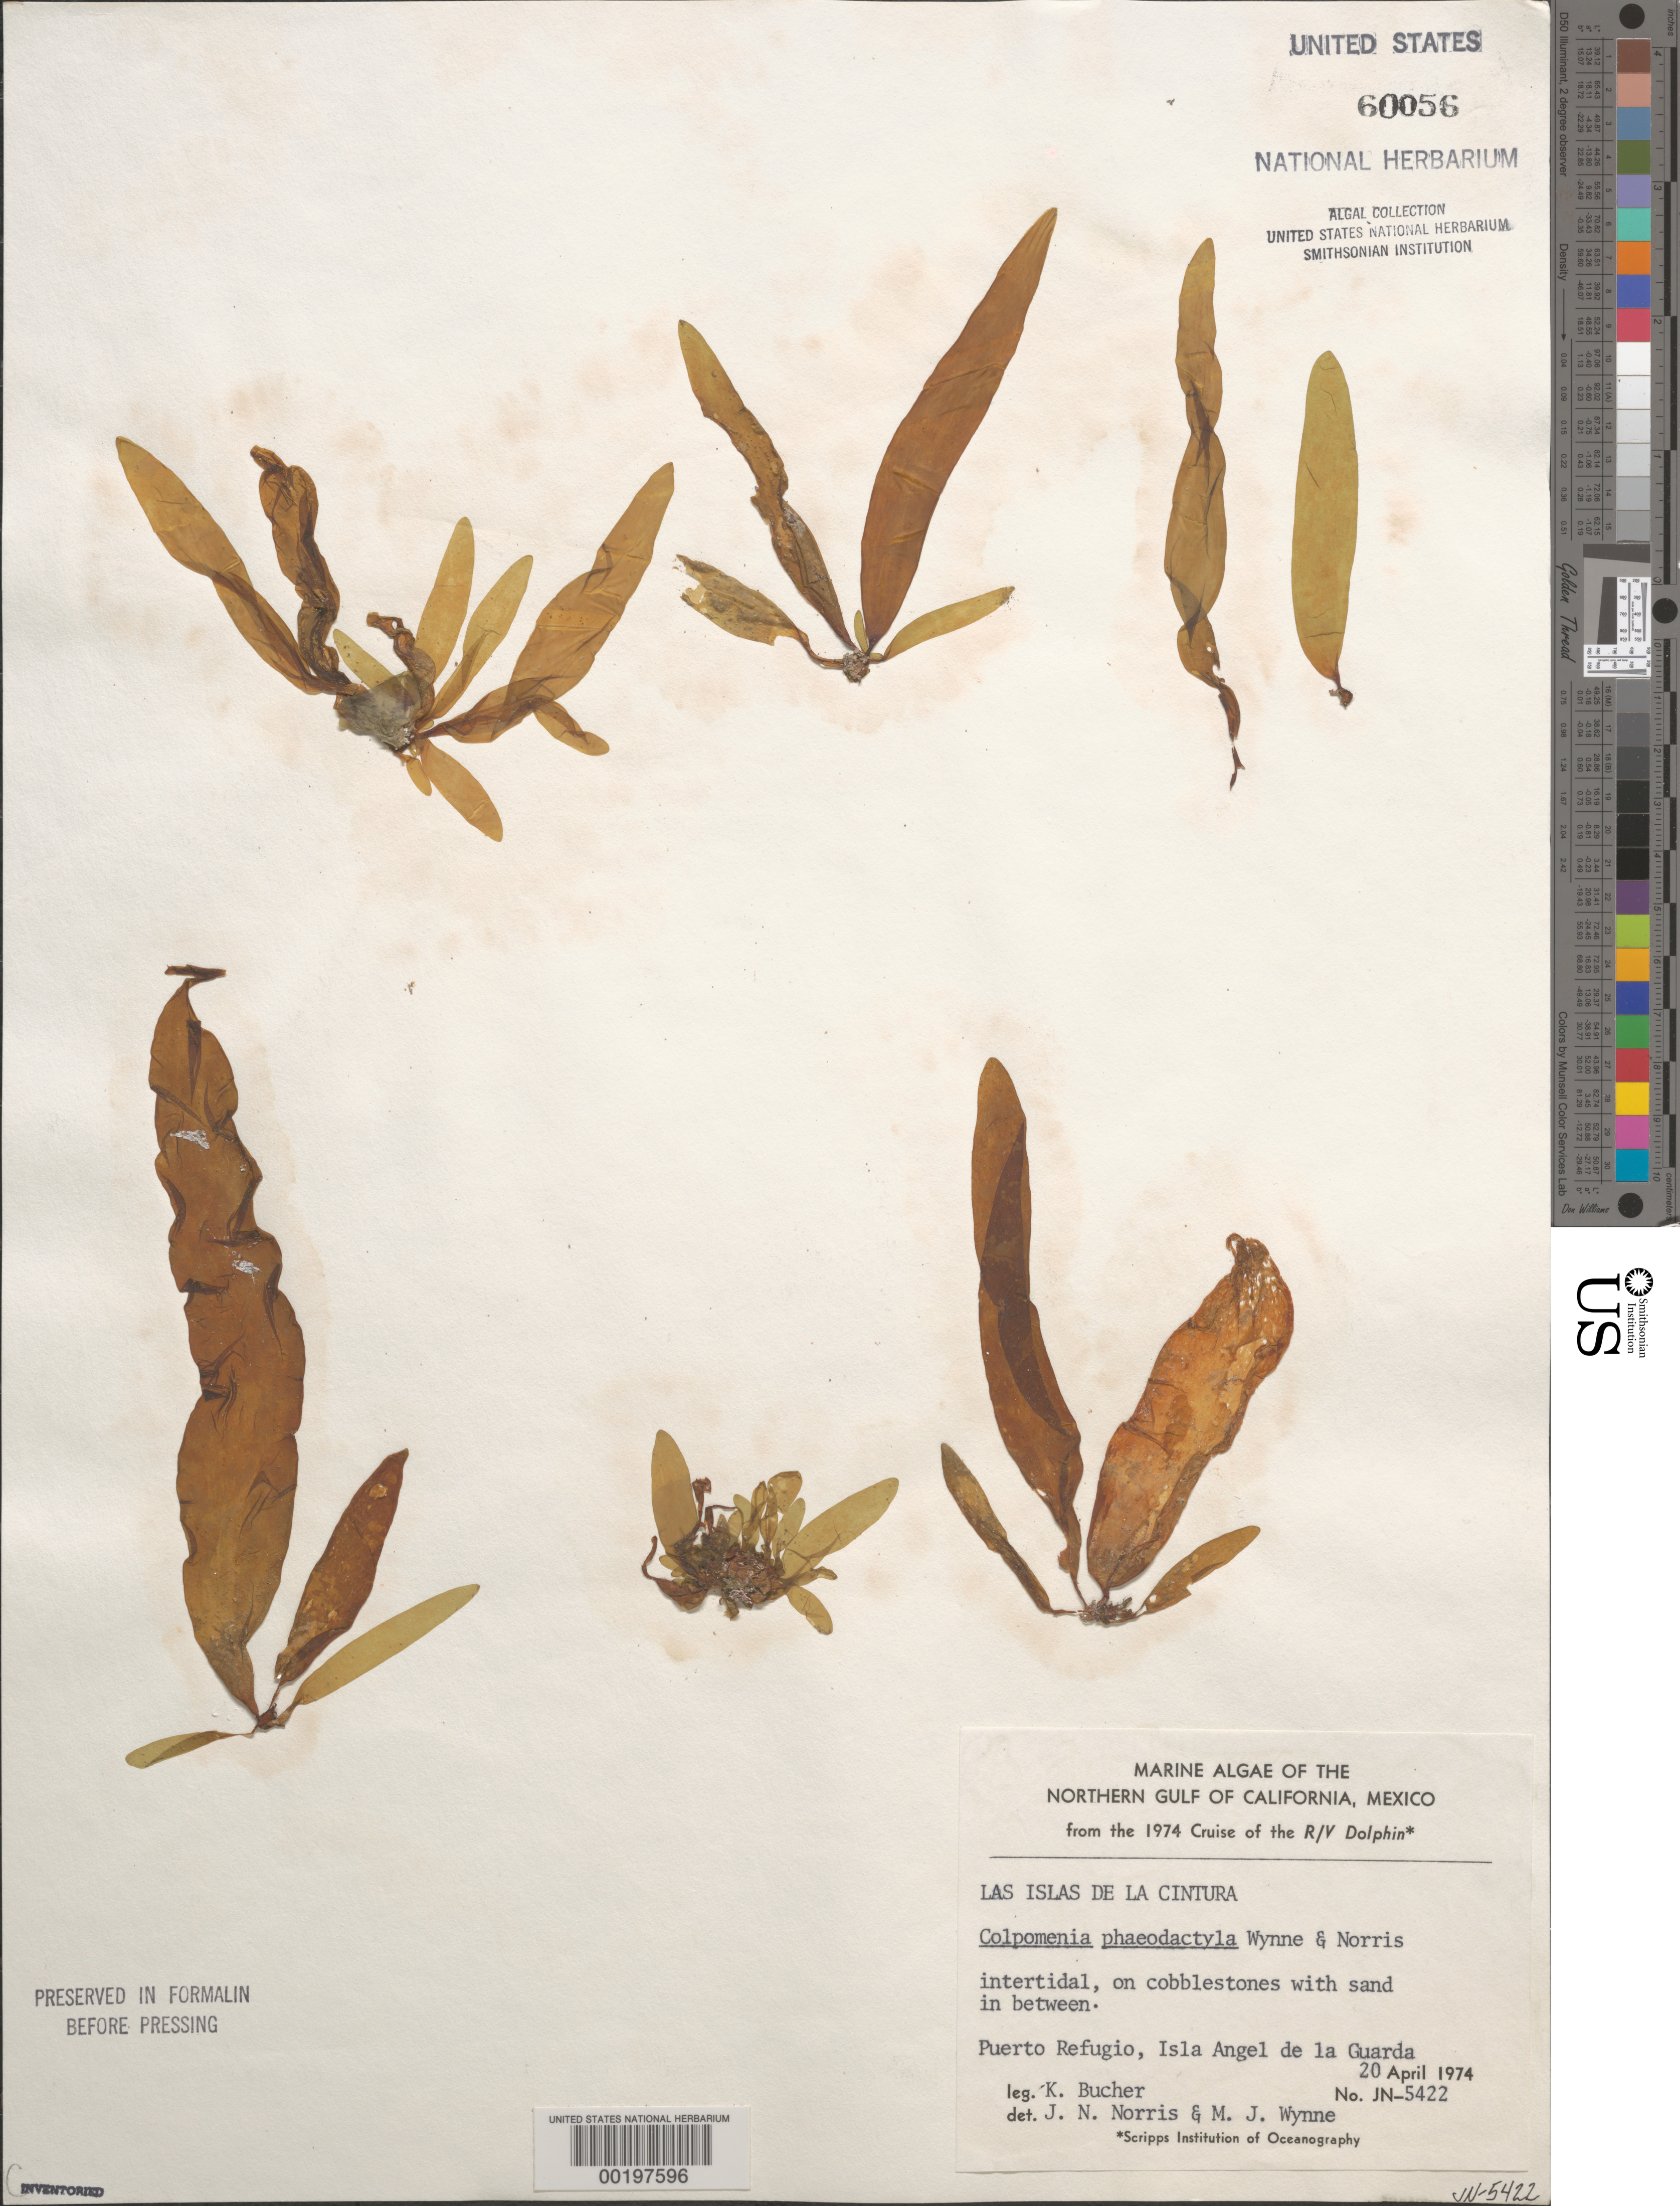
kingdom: Chromista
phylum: Ochrophyta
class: Phaeophyceae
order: Scytosiphonales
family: Scytosiphonaceae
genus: Dactylosiphon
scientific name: Dactylosiphon durvillei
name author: (Bory) Santiañez et al.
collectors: K. E. Bucher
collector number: Jn-5422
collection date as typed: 20 Apr 1974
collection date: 1974-04-20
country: Mexico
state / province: Baja California Norte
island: Isla Angel de la Guarda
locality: Puerto Refugio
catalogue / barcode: US 60056